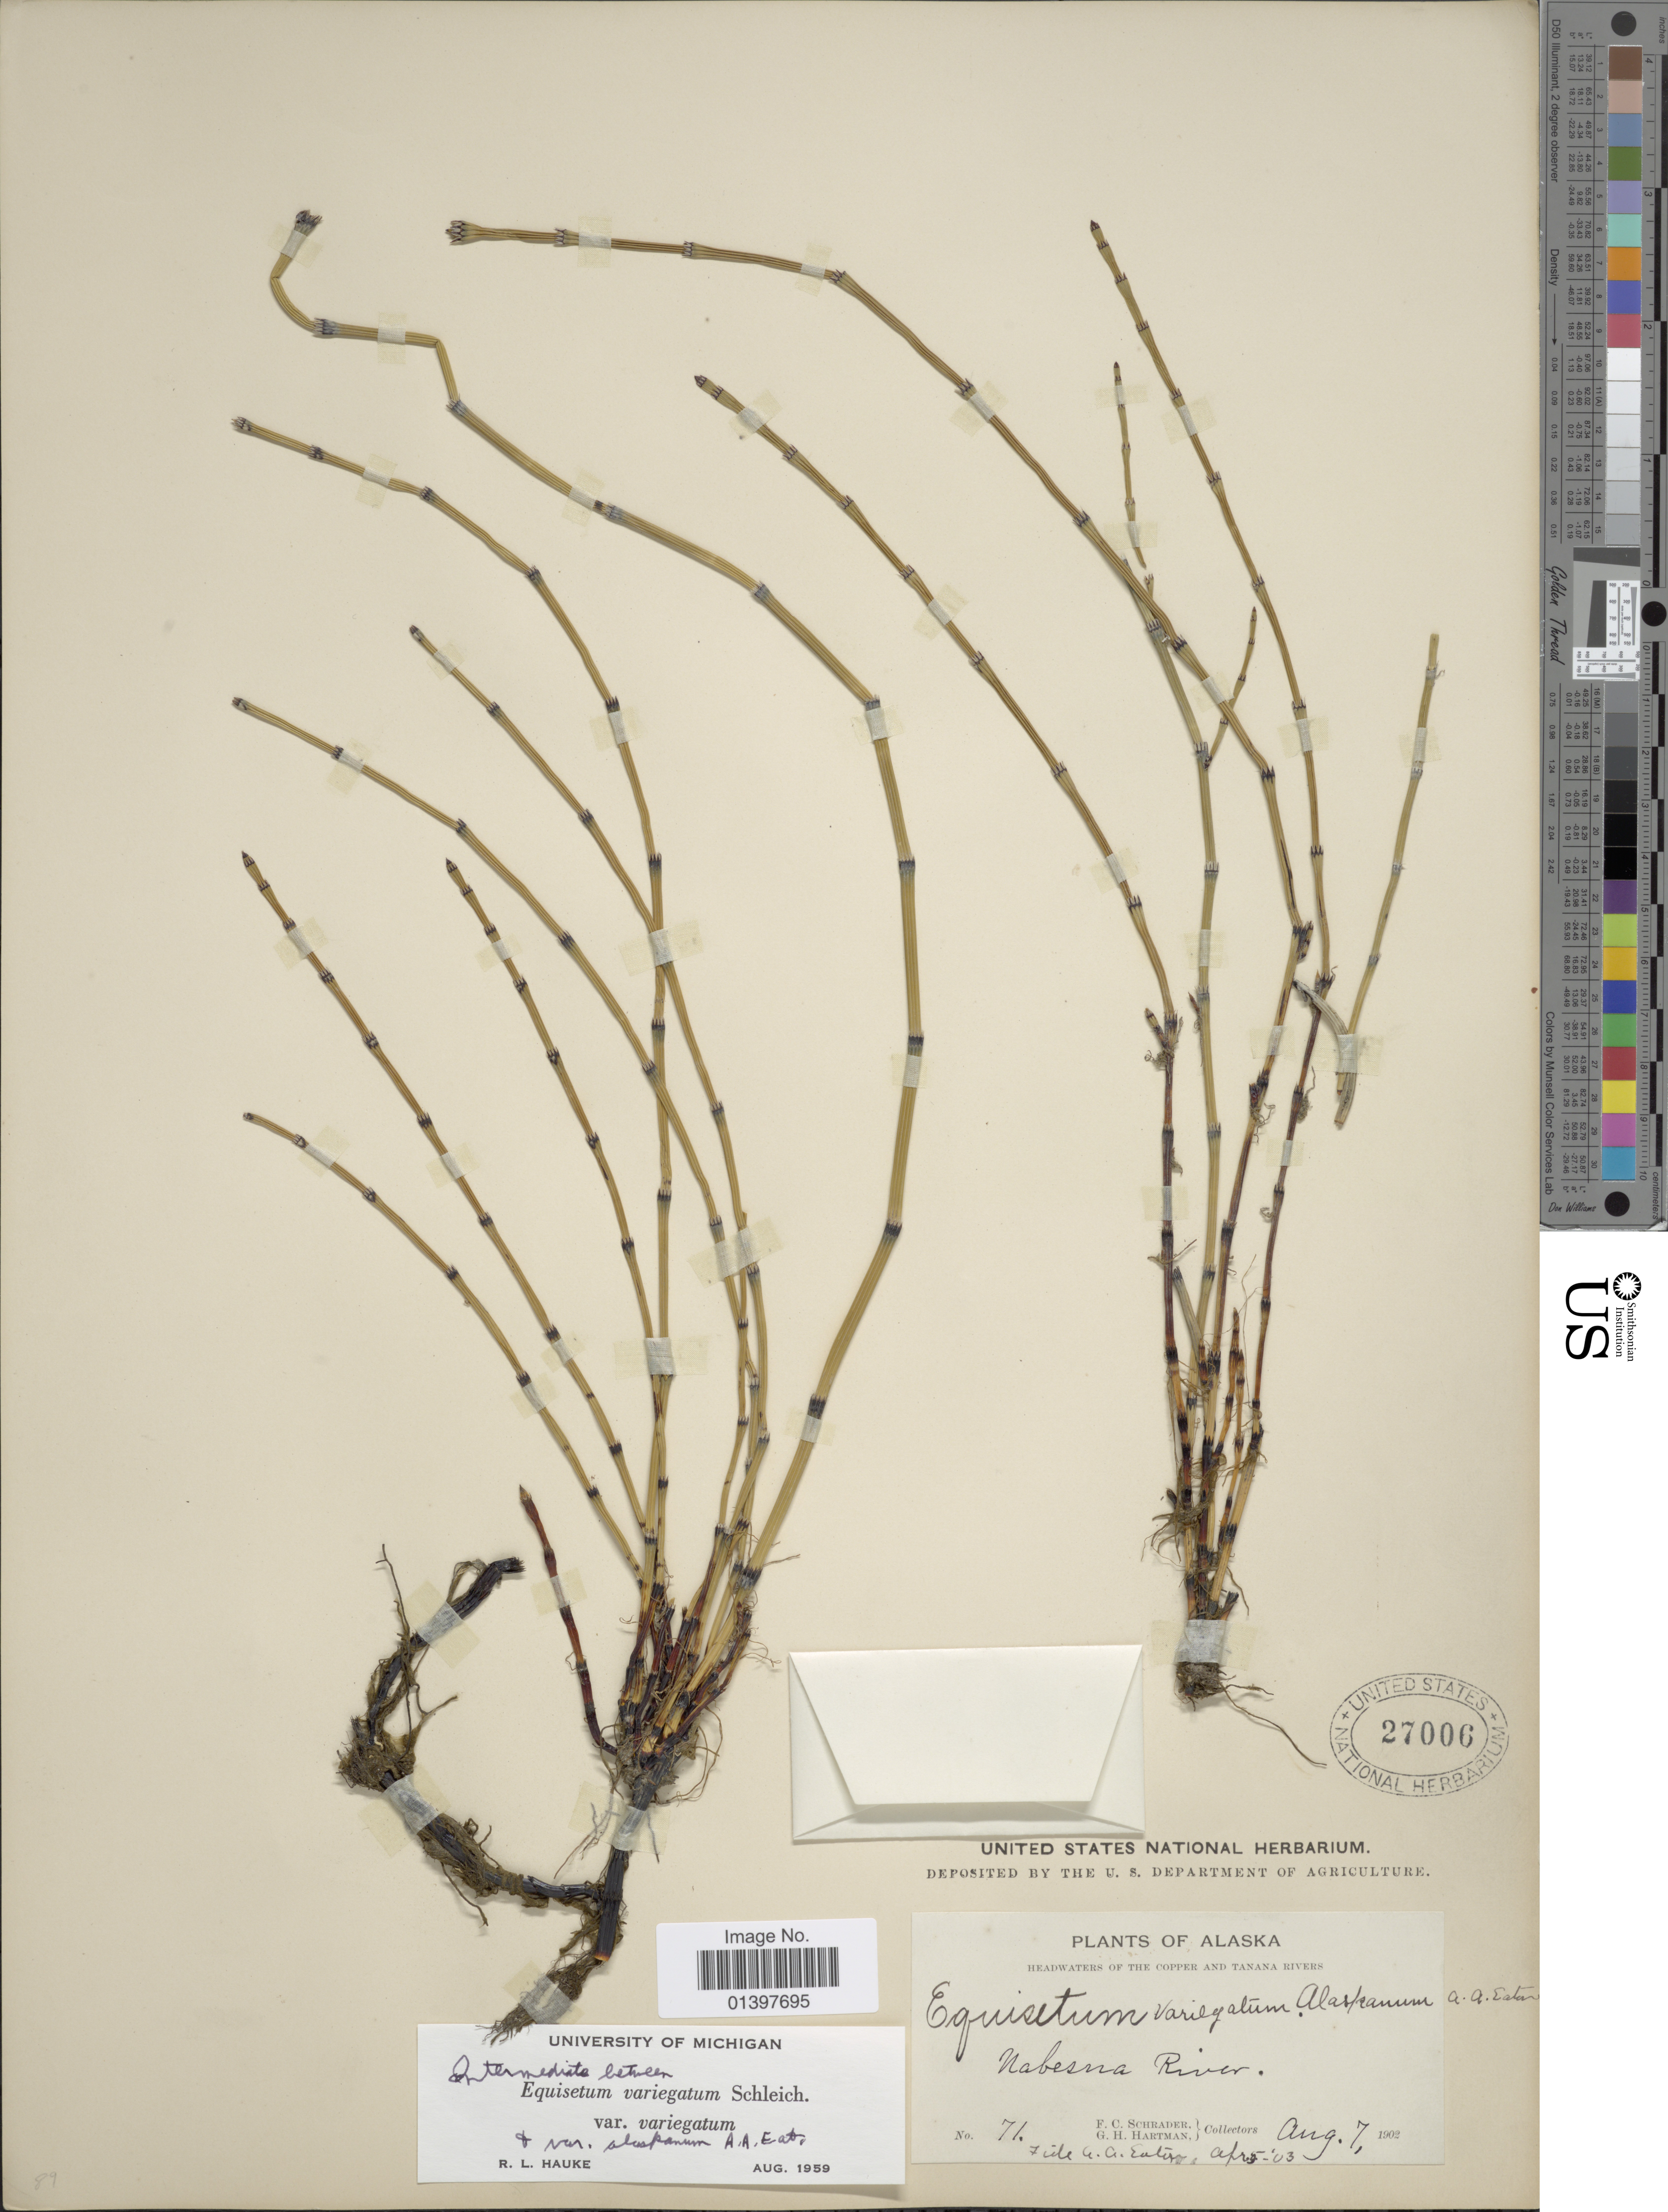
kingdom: Plantae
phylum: Tracheophyta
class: Polypodiopsida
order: Equisetales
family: Equisetaceae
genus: Equisetum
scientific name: Equisetum variegatum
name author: Schleich. ex F. Weber & D. Mohr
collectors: F. C. Schrader & G. H. Hartman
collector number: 71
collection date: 1902-08-07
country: United States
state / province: Alaska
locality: Headwaters of the copper and Tanana Rivers, Nabesna River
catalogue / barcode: US 27006